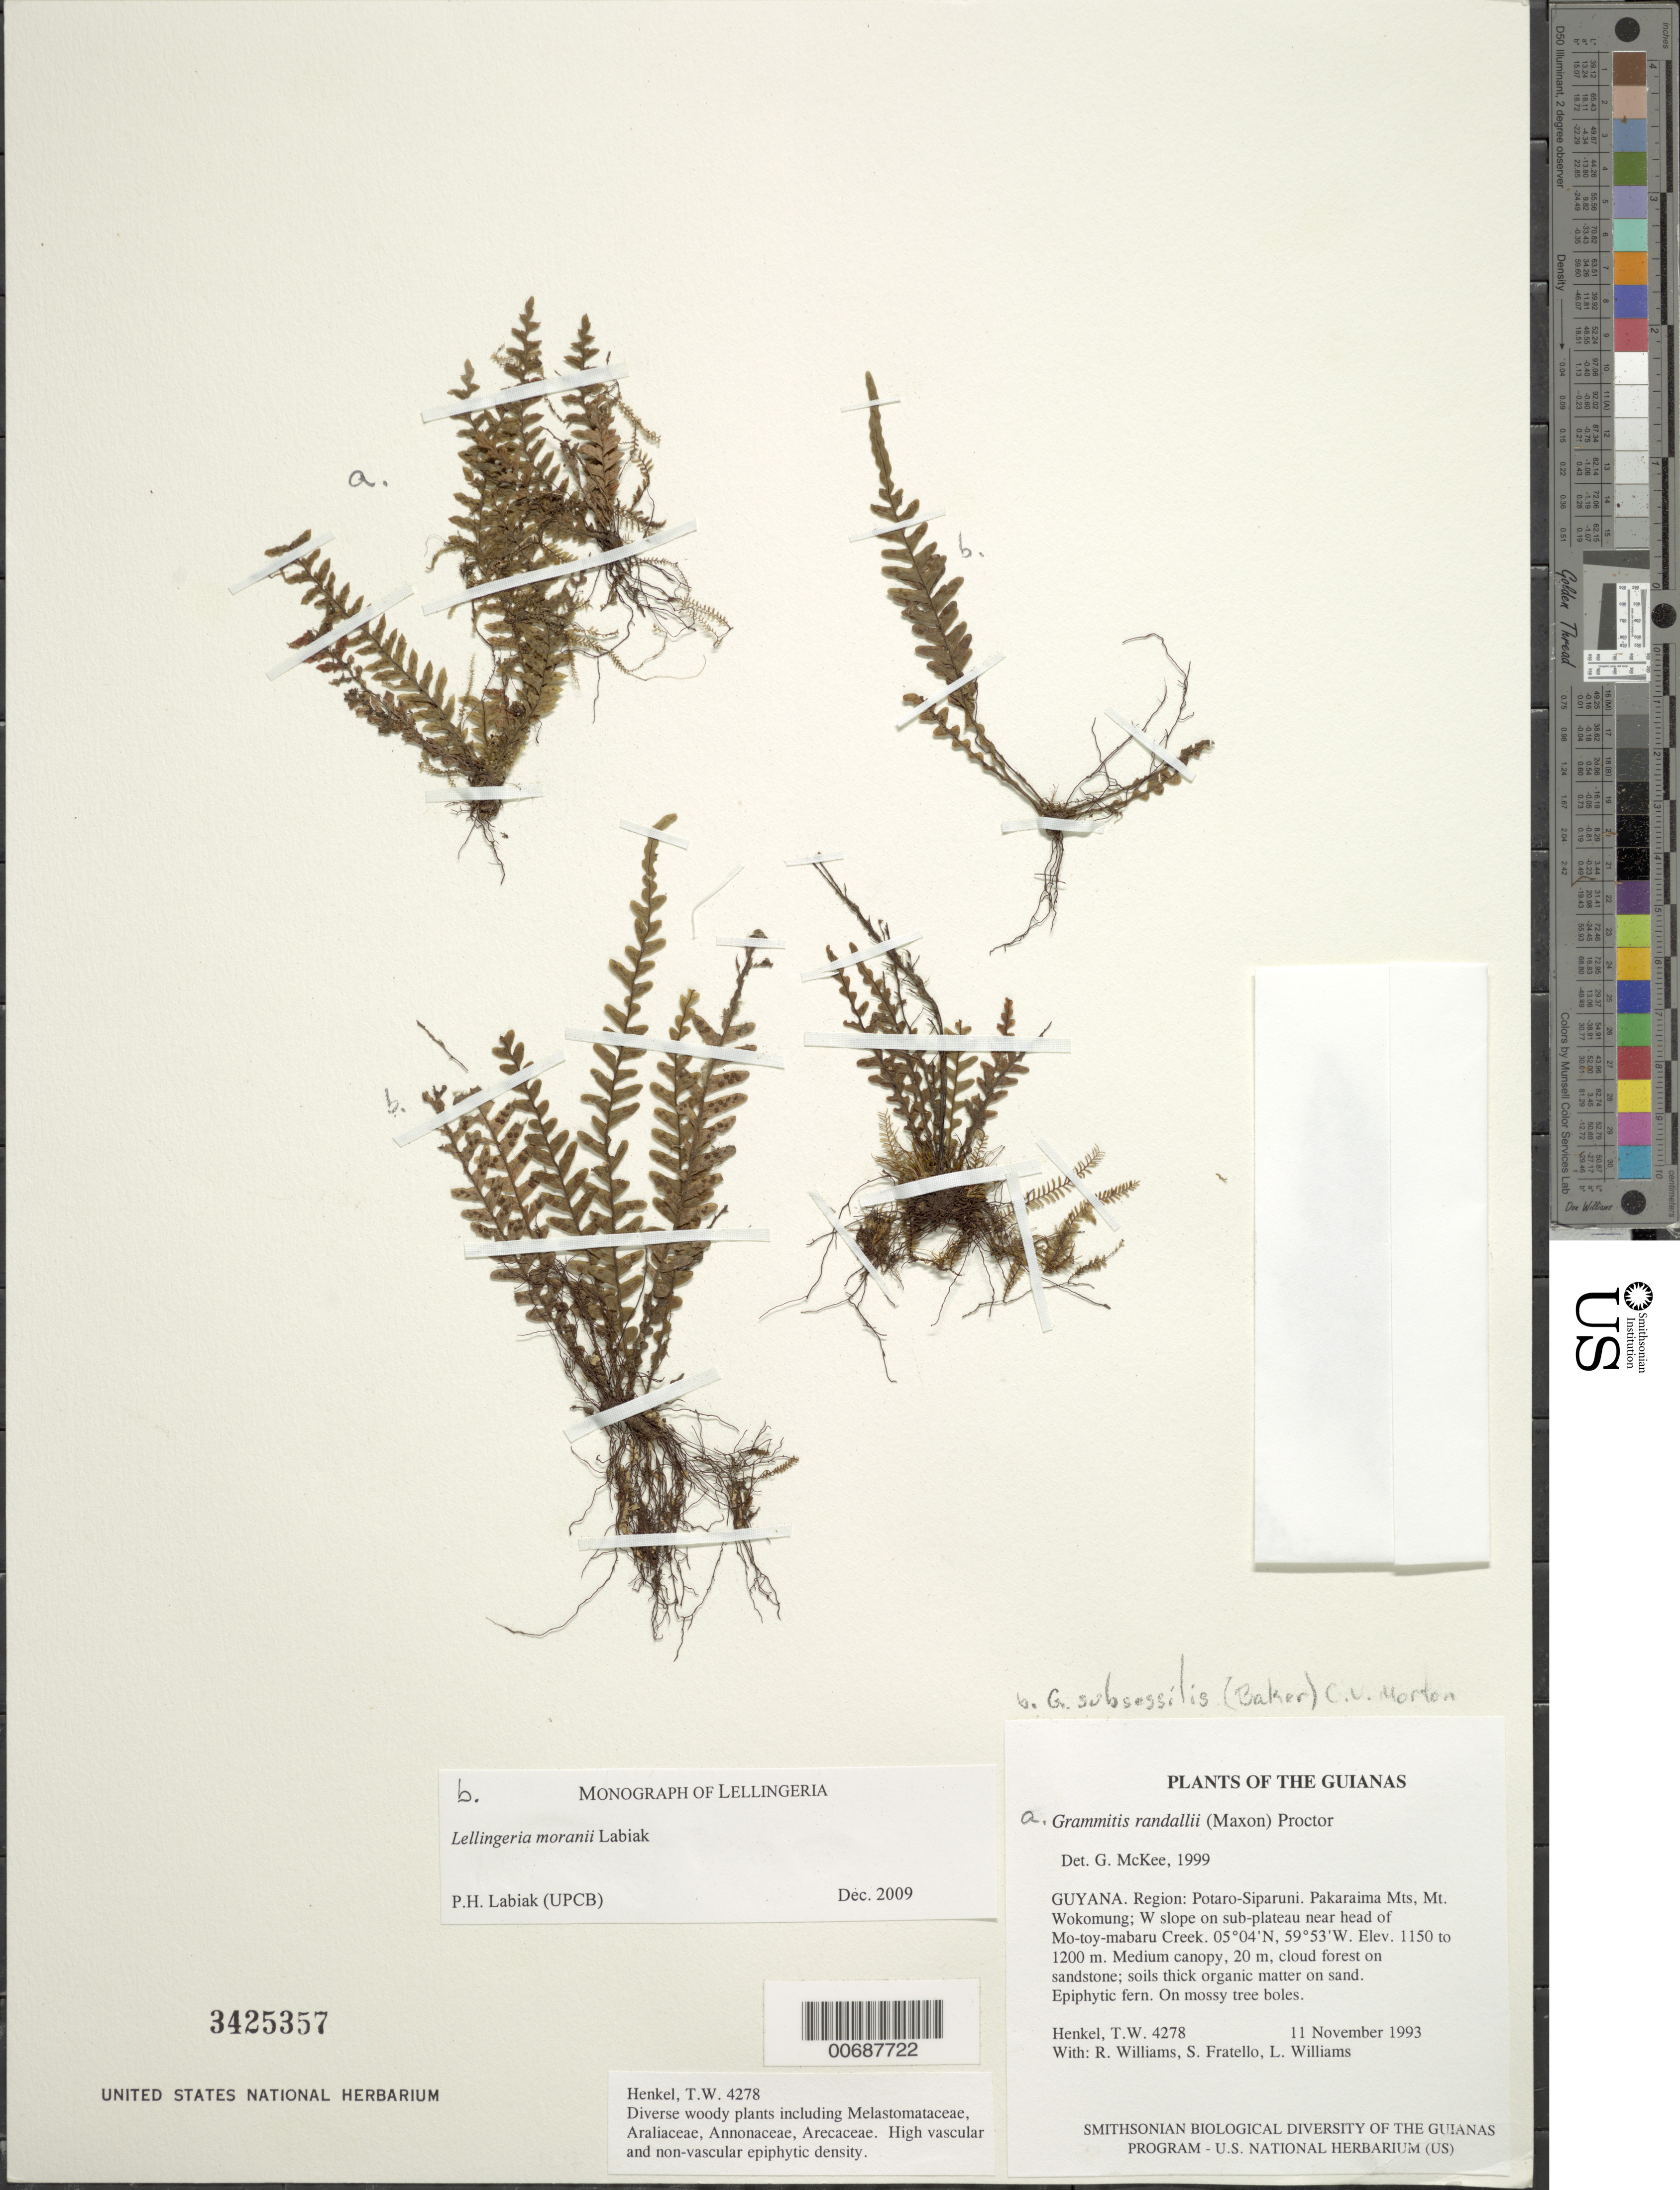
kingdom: Plantae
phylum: Tracheophyta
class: Polypodiopsida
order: Polypodiales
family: Polypodiaceae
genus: Lellingeria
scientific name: Lellingeria moranii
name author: Labiak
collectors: T. Henkel, R. Williams, S. Fratello & L. Williams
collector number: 4278 A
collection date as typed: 11 November 1993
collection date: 1993-11-11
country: Guyana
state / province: Potaro-Siparuni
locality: Pakaraima Mts, Mt. Wokomung; W slope on sub-plateau near head of Mo-toy-mabaru Creek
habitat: Medium canopy, 20 m, cloud forest on sandstone; soils thick organic matter on sand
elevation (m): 1150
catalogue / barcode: US 3425357